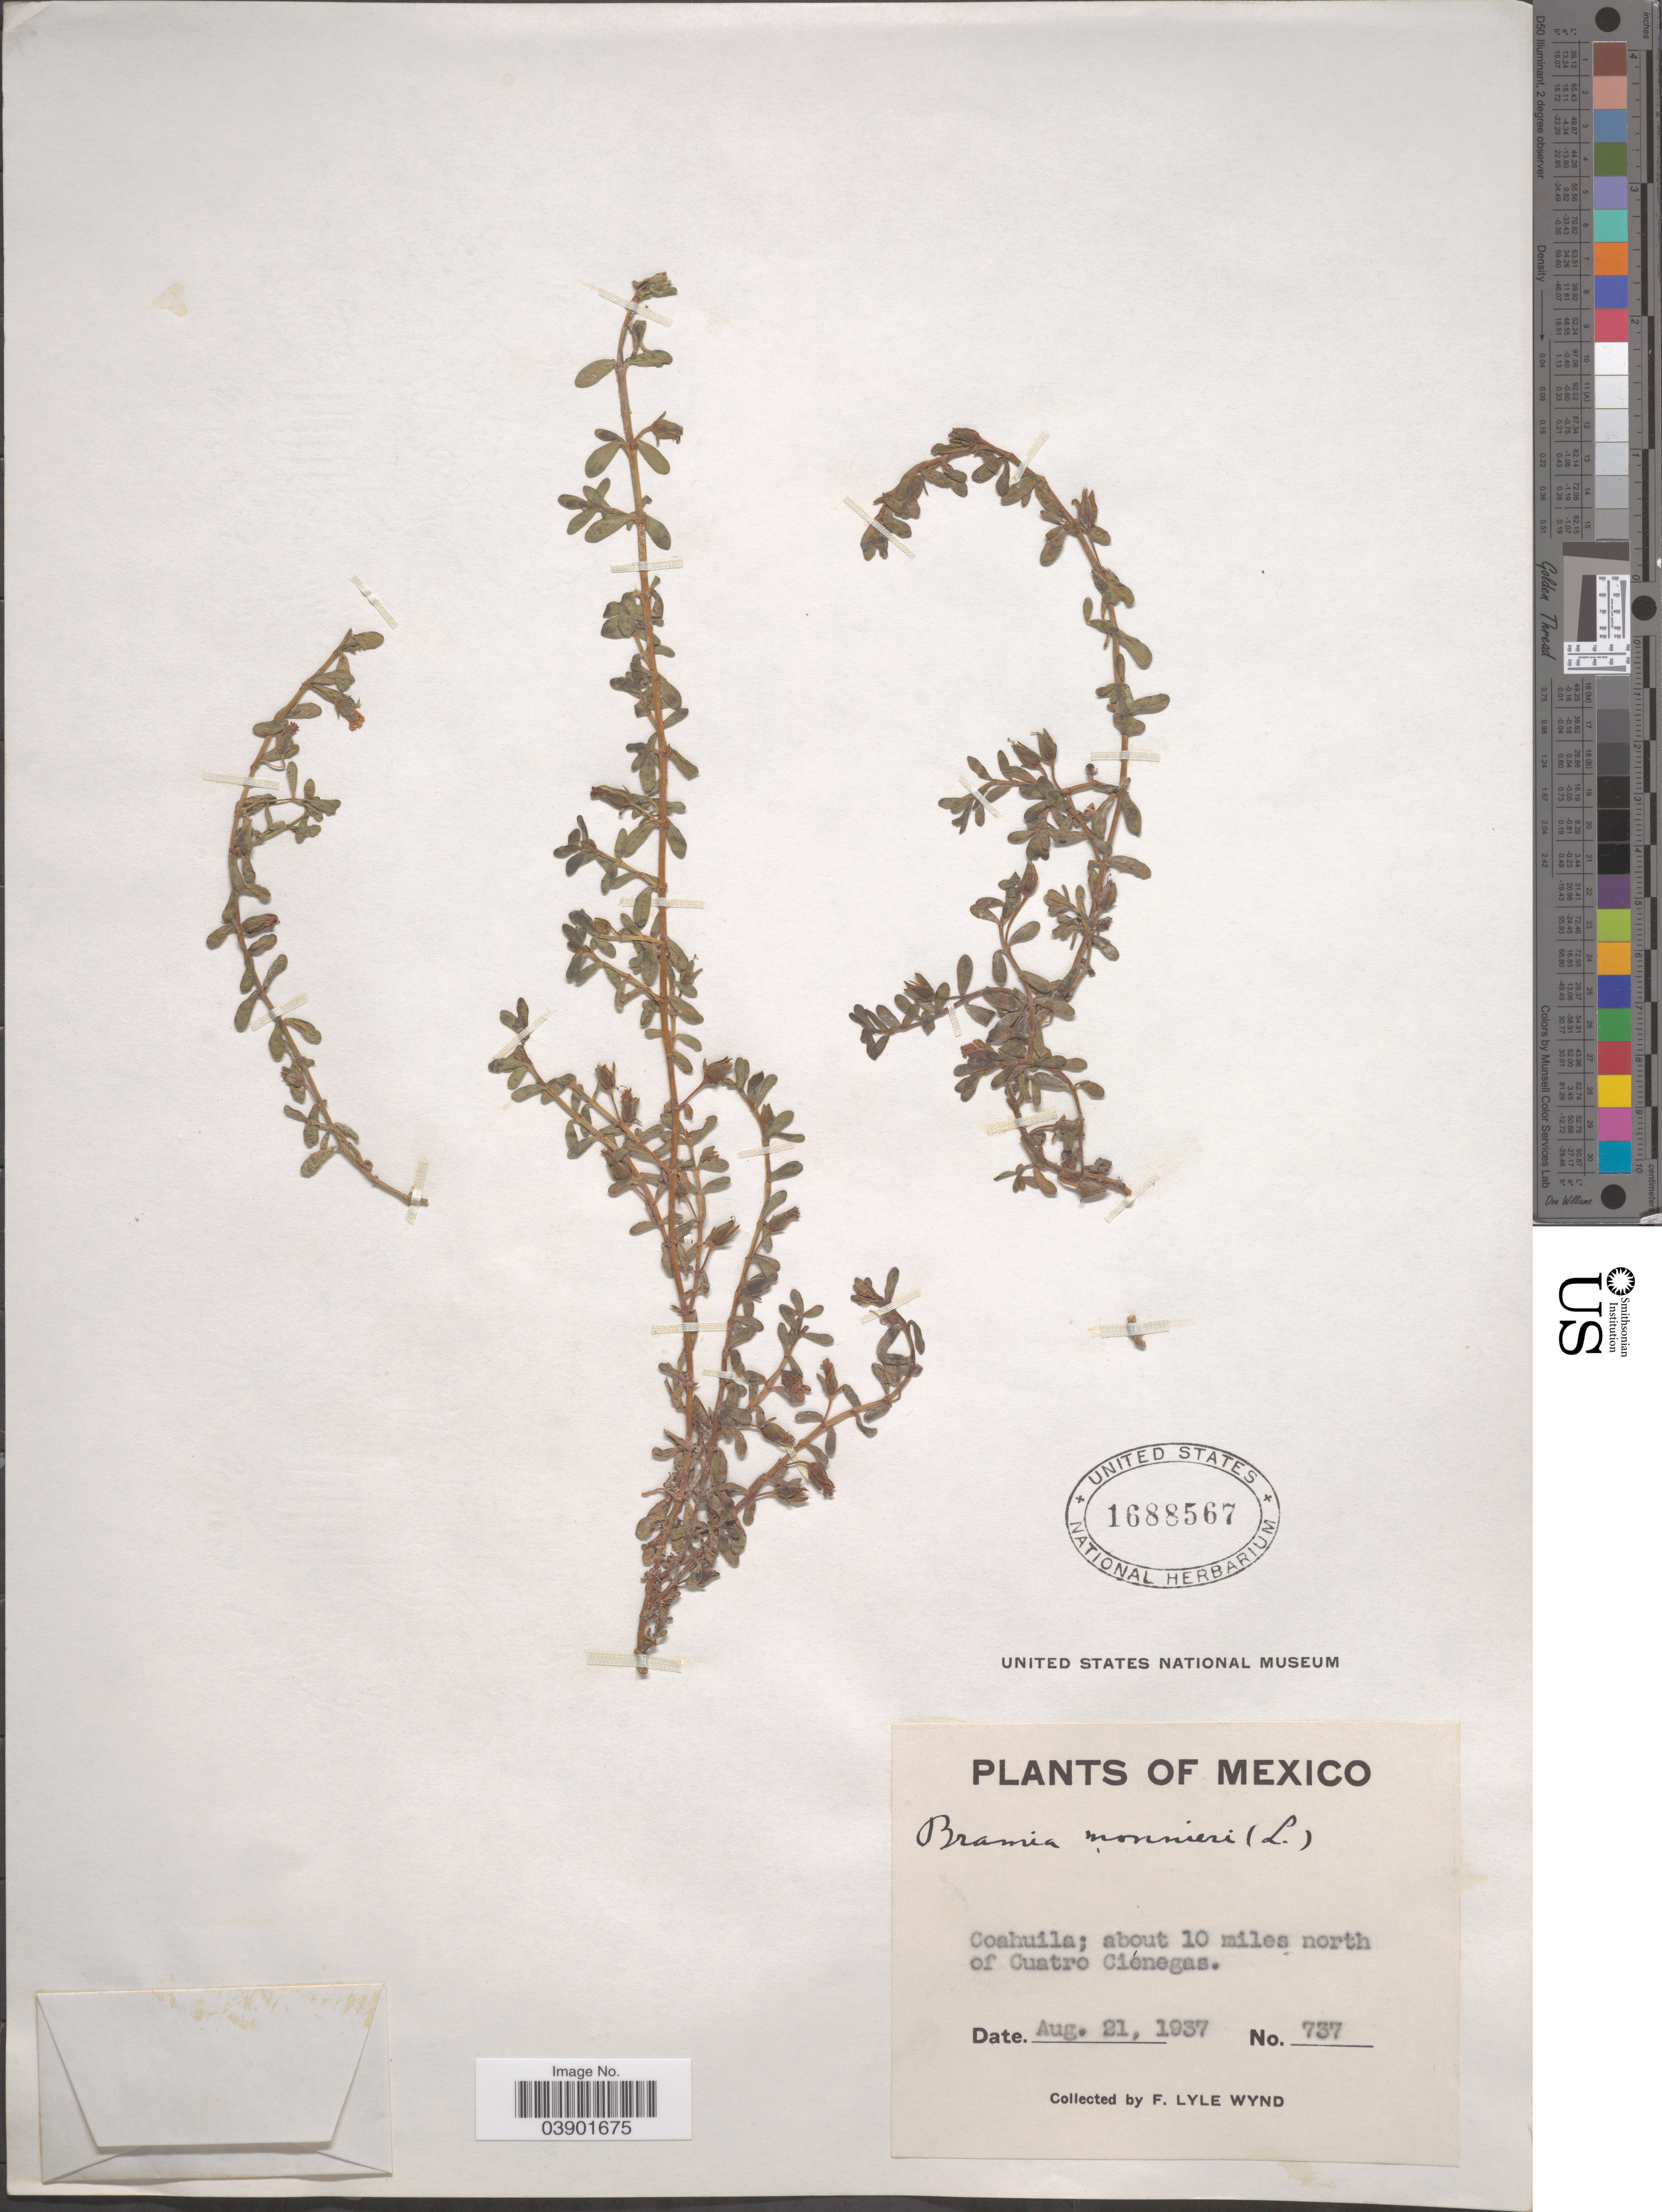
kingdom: Plantae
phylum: Tracheophyta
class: Magnoliopsida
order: Lamiales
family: Plantaginaceae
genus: Bacopa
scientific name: Bacopa monnieri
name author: (L.) Pennell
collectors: F. L. Wynd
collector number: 737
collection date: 1937-08-21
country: Mexico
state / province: Coahuila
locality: About 10 miles north of Cuatro Ciénegas.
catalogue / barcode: US 1688567